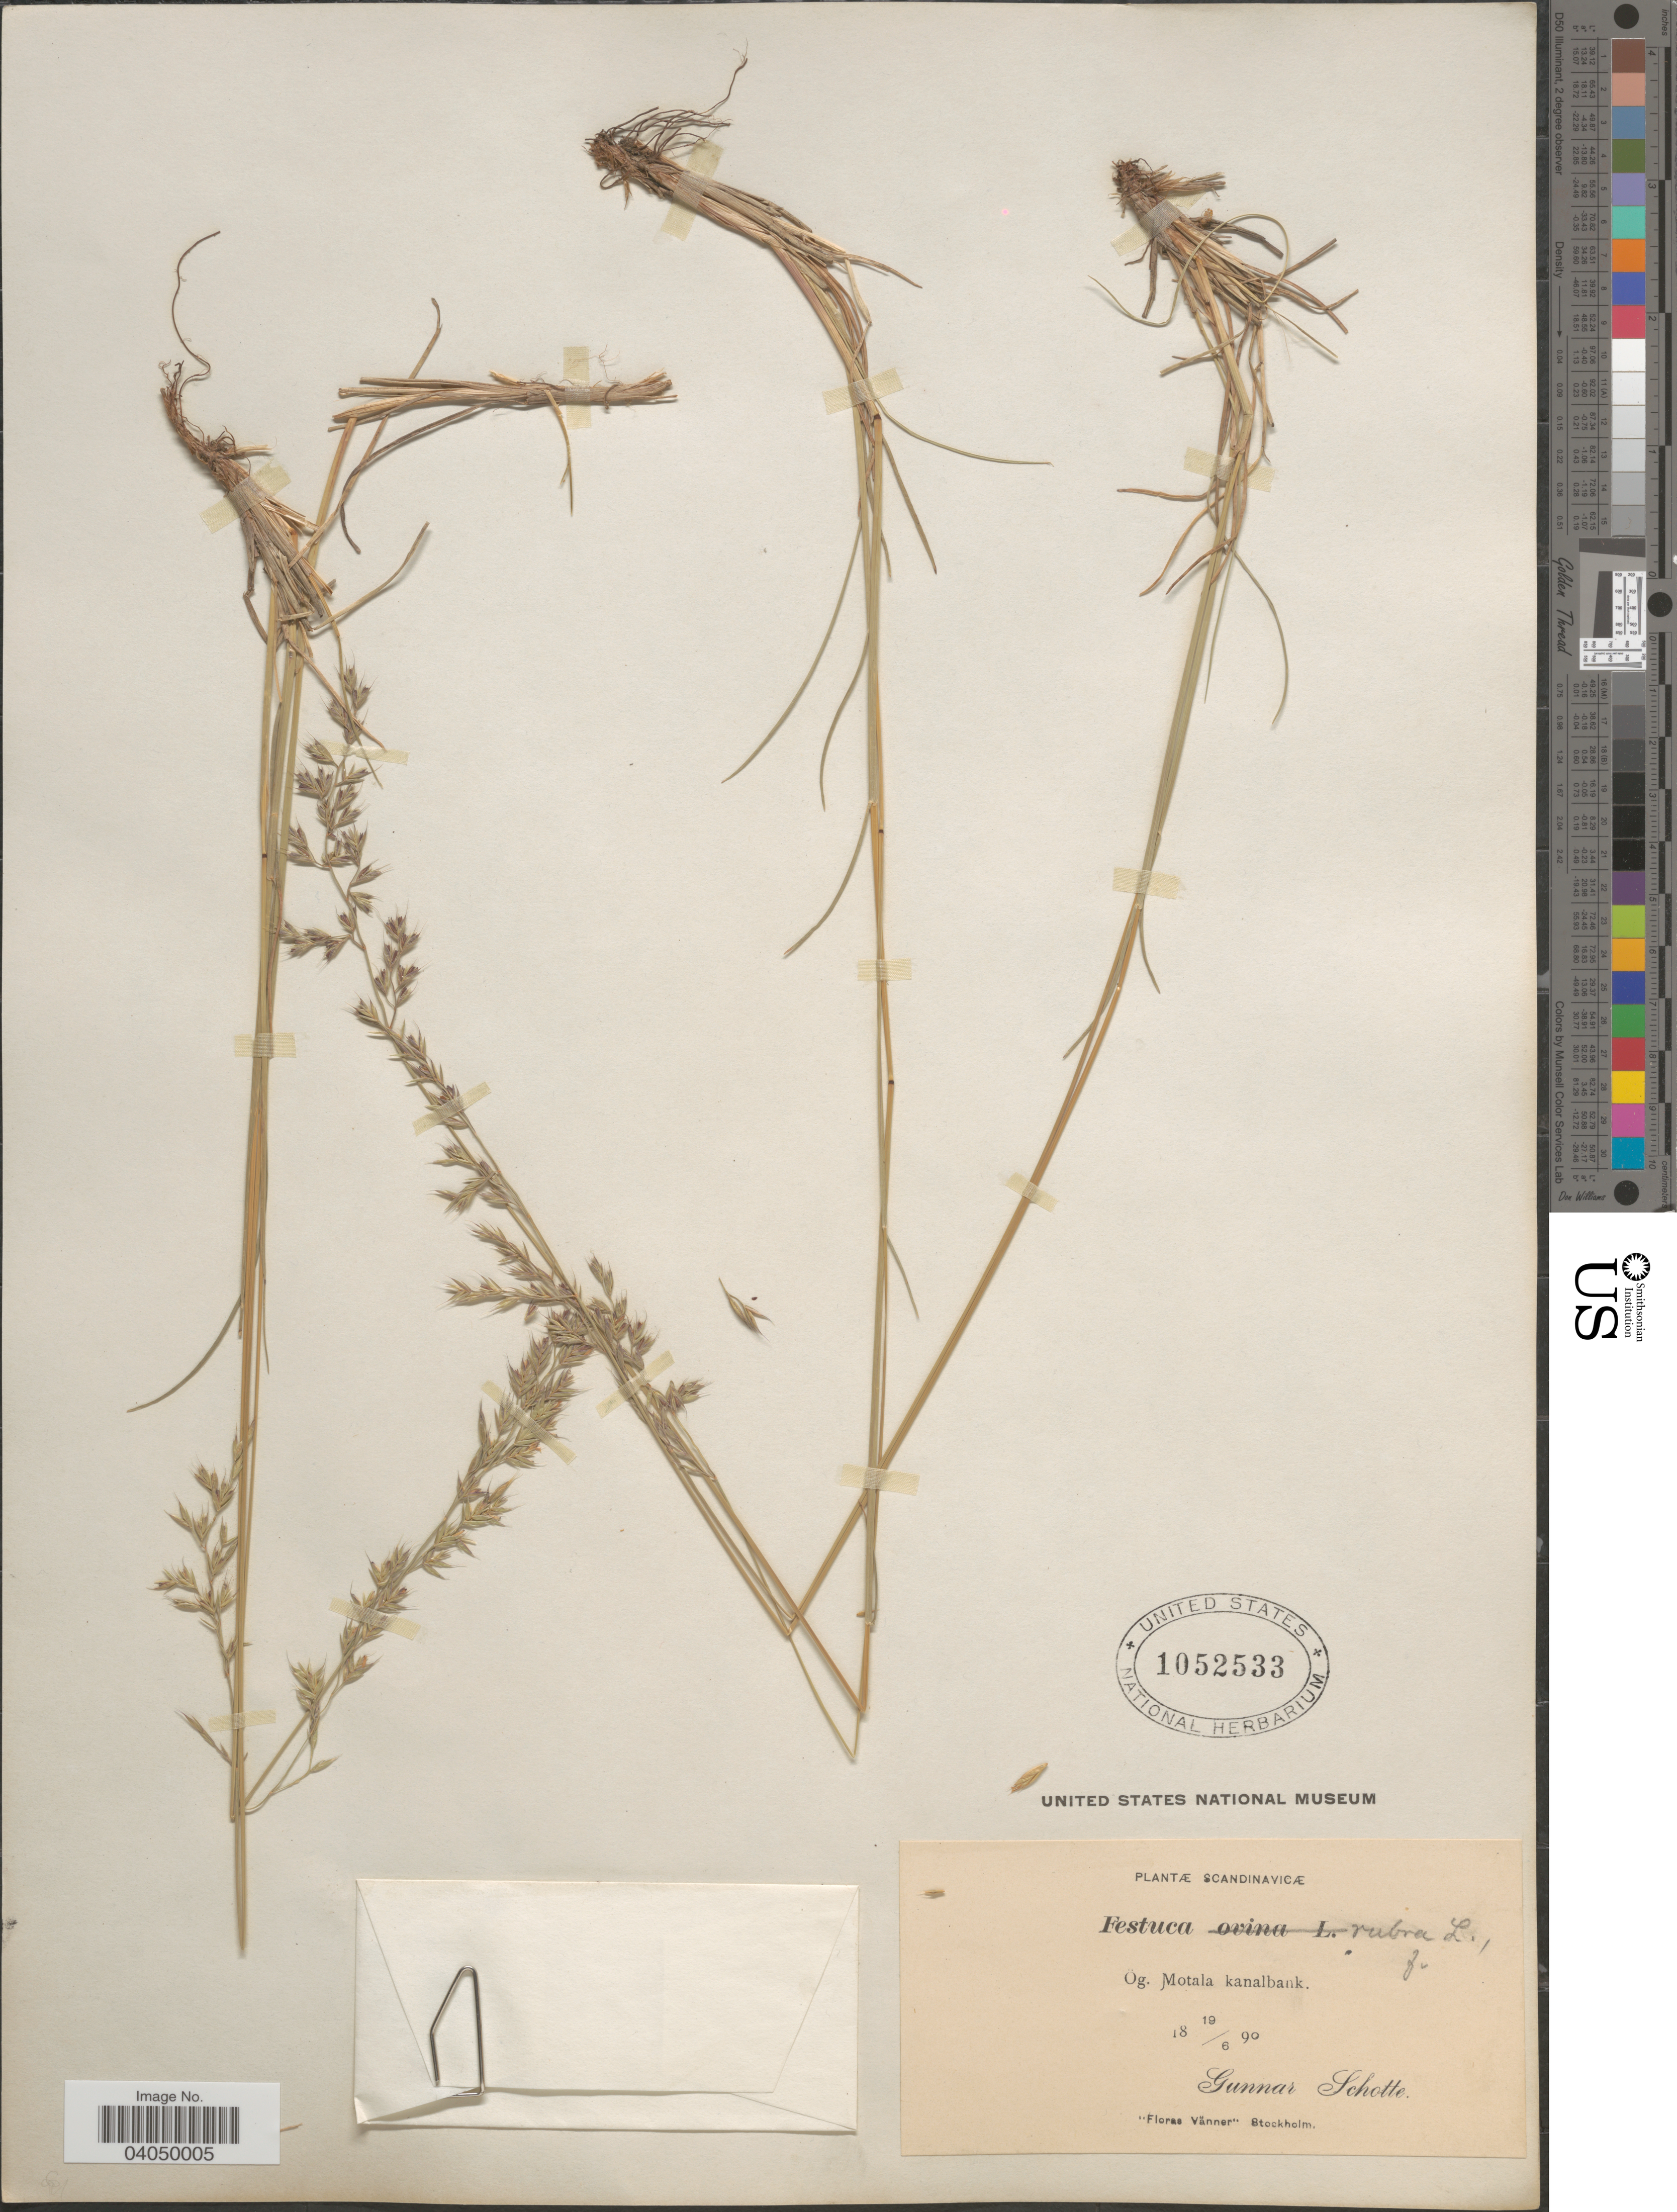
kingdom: Plantae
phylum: Tracheophyta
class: Liliopsida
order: Poales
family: Poaceae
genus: Festuca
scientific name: Festuca rubra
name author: L.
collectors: G. Schotte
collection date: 1890-06-19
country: Sweden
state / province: Östergötland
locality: Scandinavicæ. Ög. Motala kanalbank.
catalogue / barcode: US 1052533